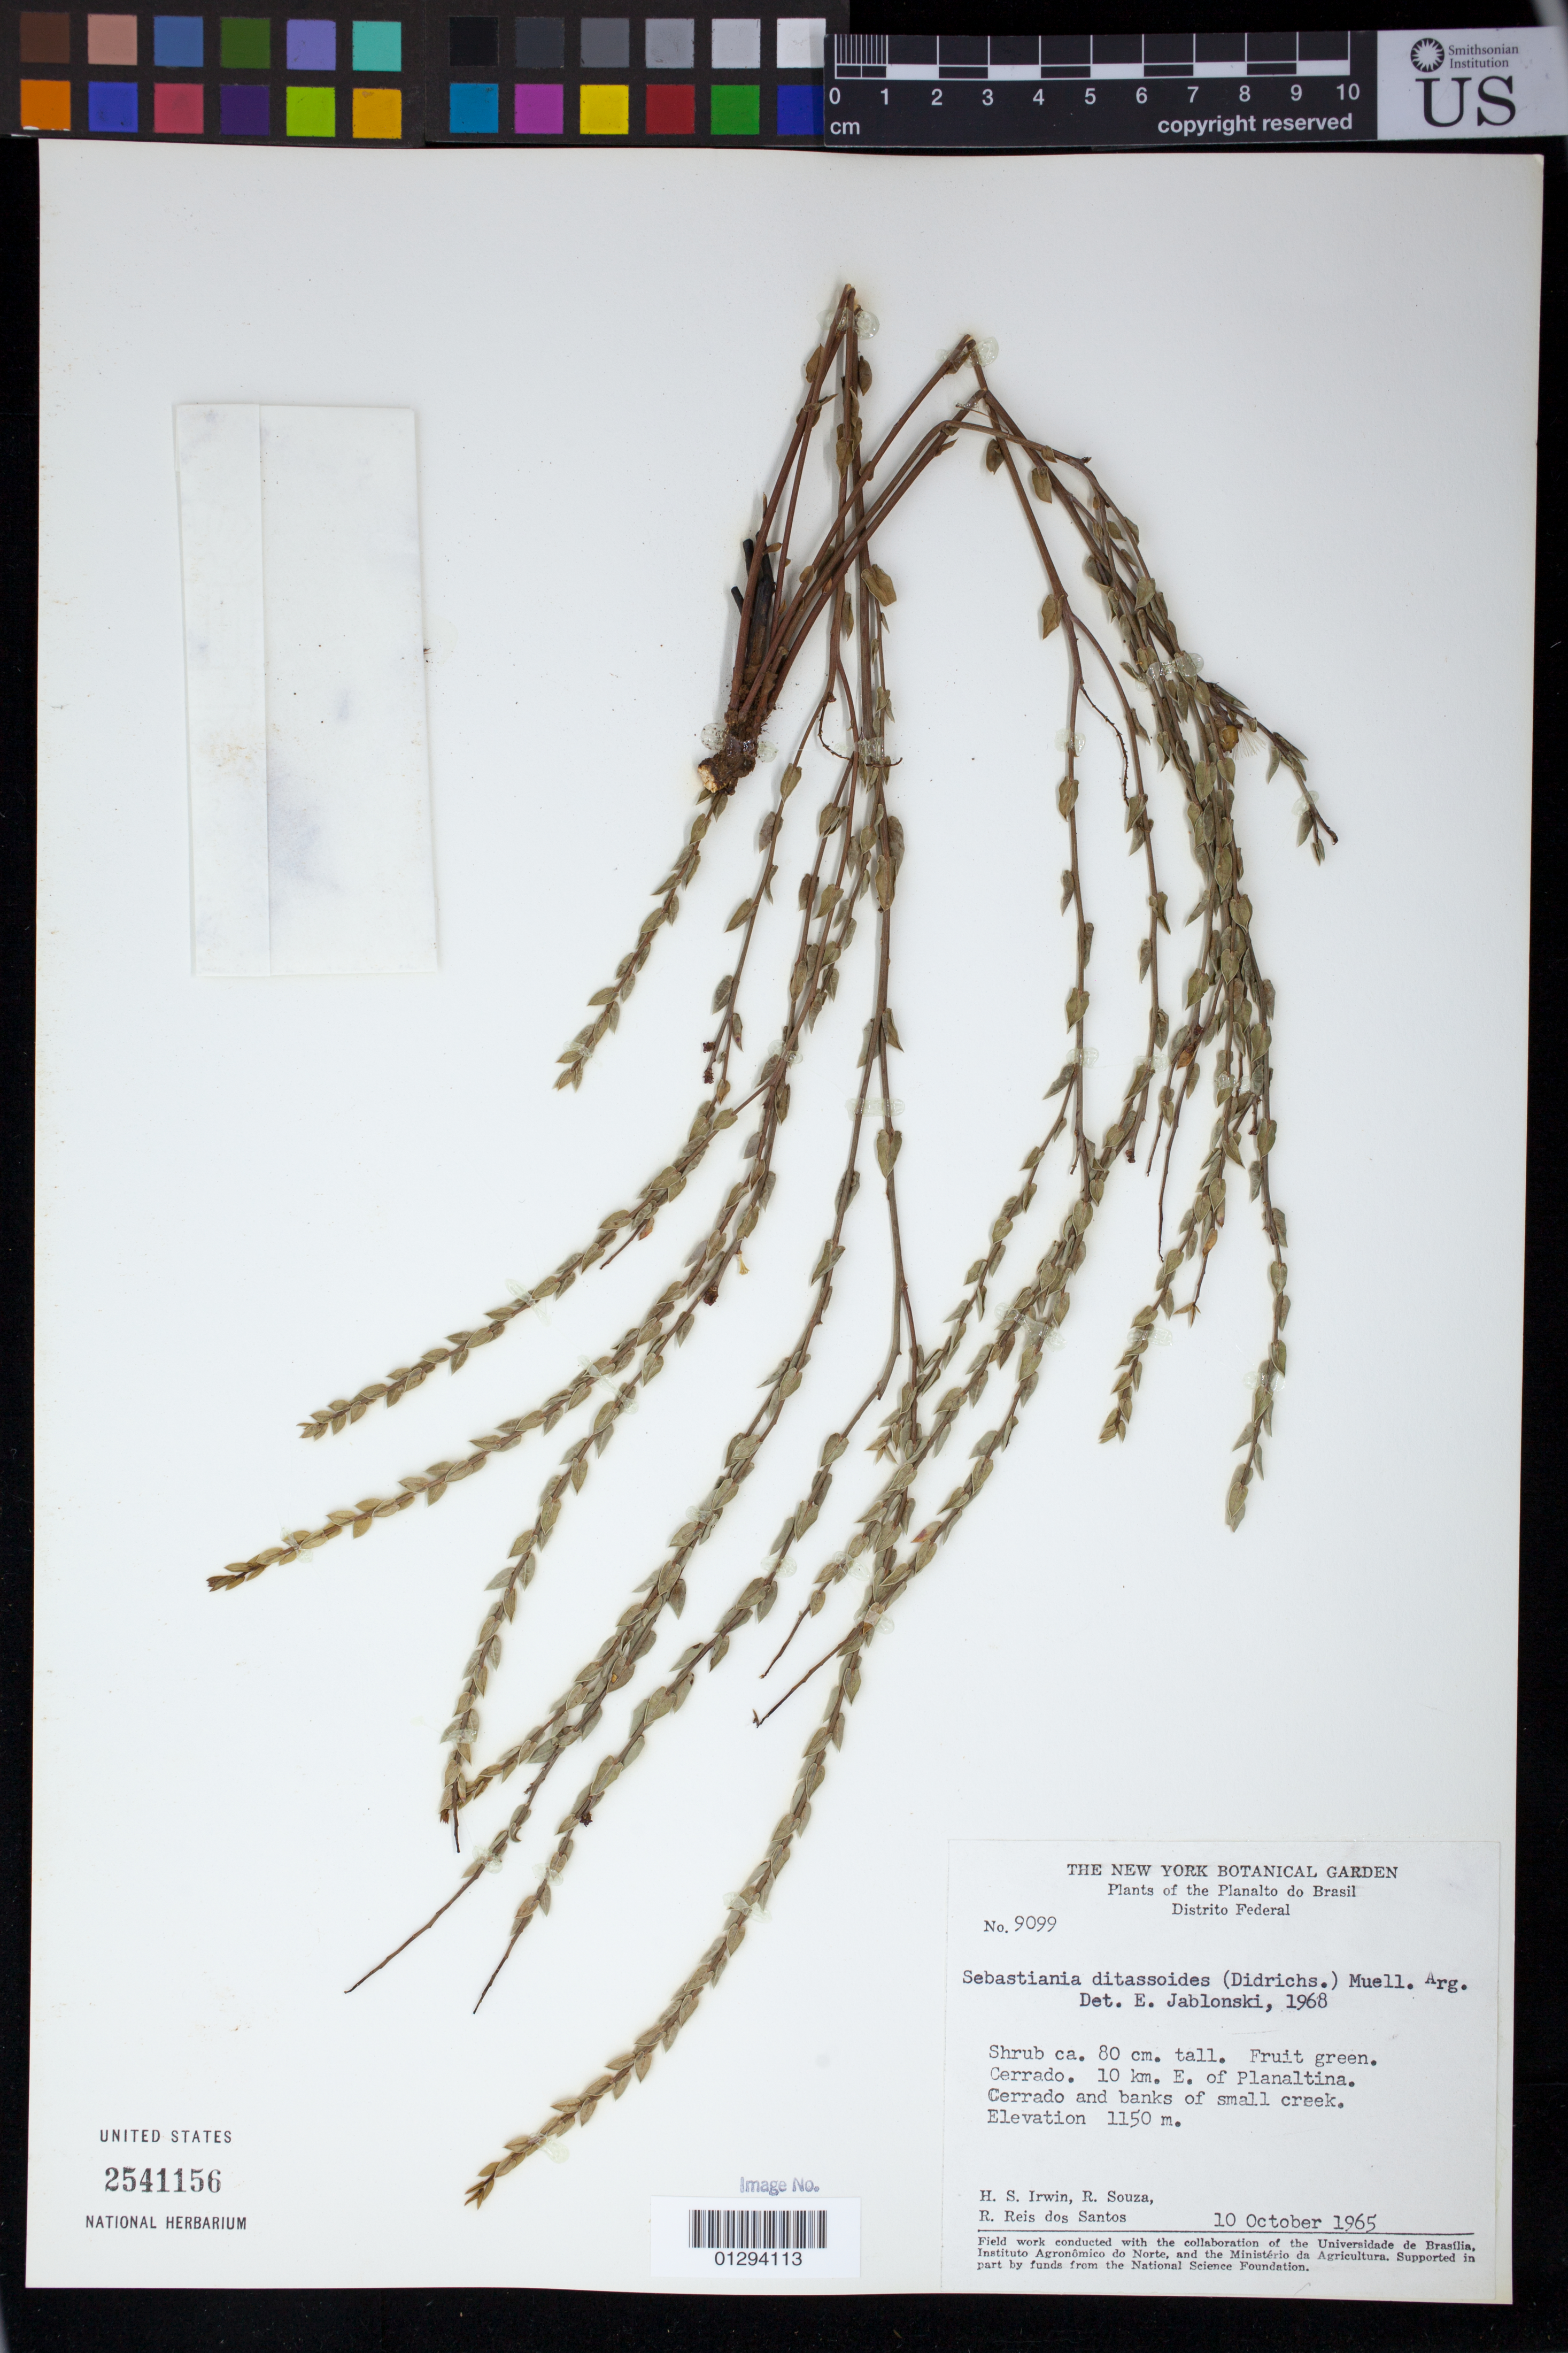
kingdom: Plantae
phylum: Tracheophyta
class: Magnoliopsida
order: Malpighiales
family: Euphorbiaceae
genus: Sebastiania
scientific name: Sebastiania ditassoides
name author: (Didr.) Müll. Arg.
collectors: H. Irwin, R. Souza & R. Reis dos Santos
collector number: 9099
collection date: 1965-10-10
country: Brazil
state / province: Goias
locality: Distrito Federal,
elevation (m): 1150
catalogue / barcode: US 2541156